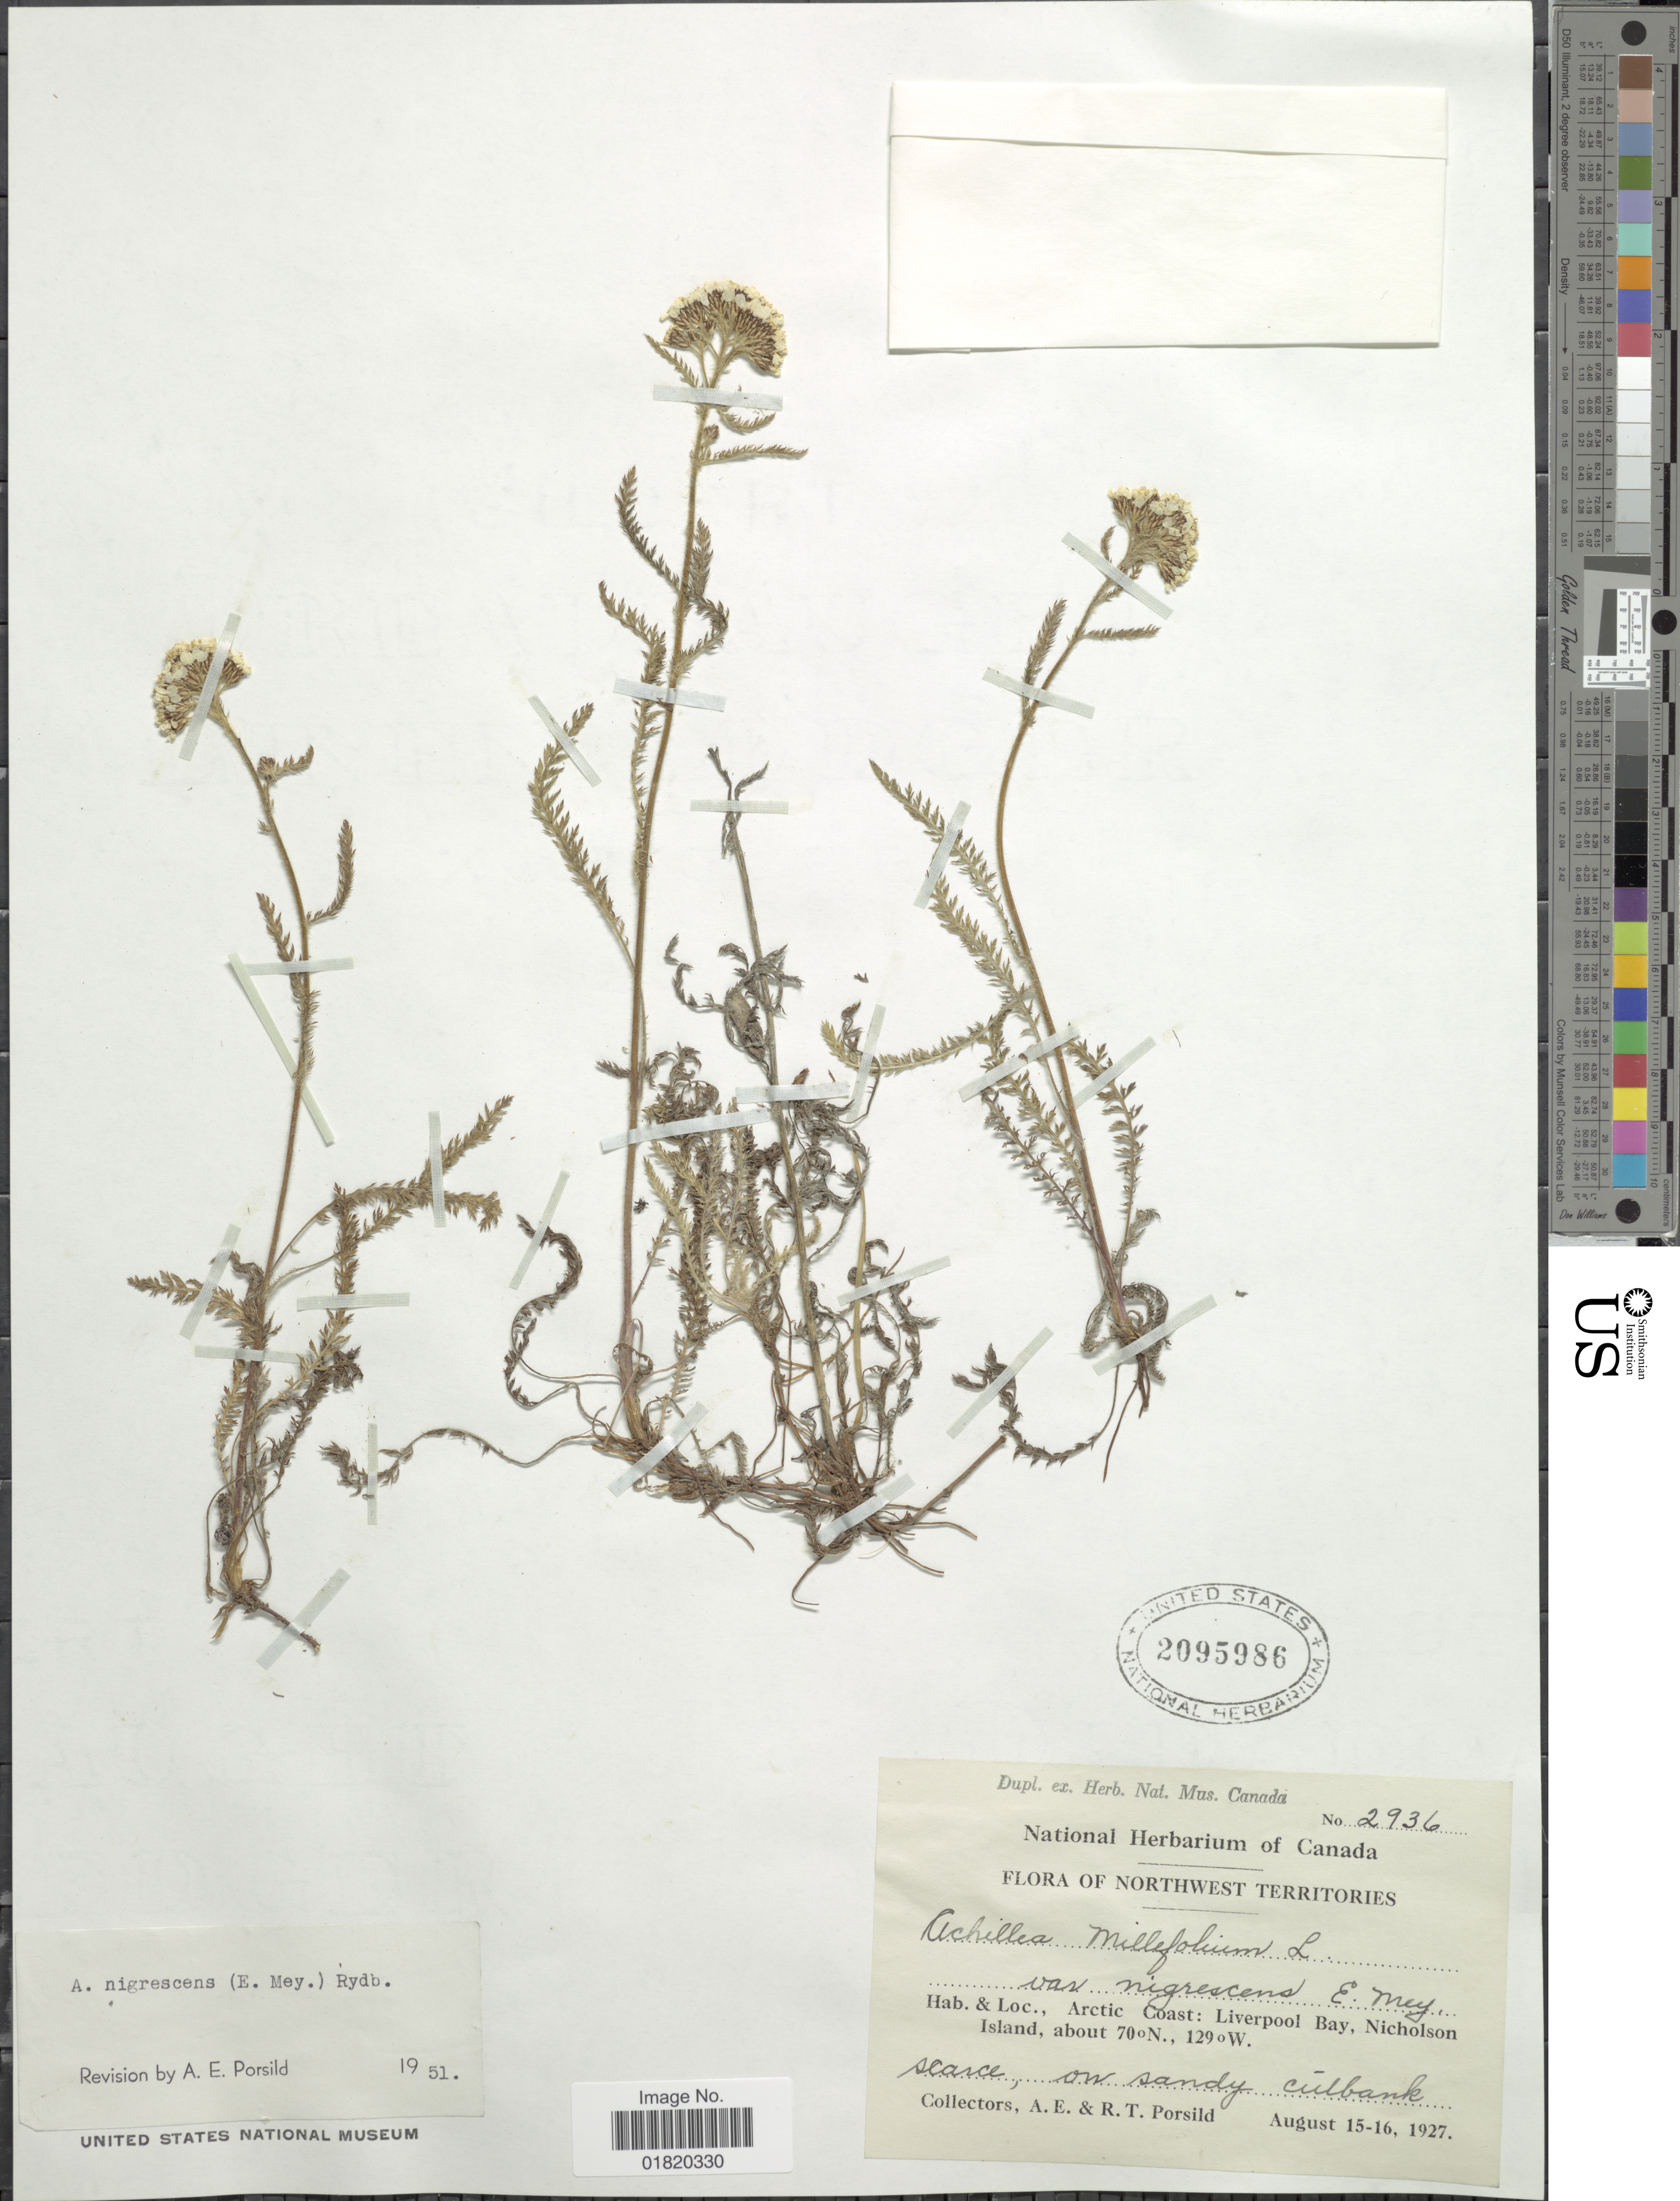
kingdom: Plantae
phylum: Tracheophyta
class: Magnoliopsida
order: Asterales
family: Asteraceae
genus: Achillea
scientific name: Achillea nigrescens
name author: (E. Mey.) Rydb.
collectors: A. E. Porsild & R. T. Porsild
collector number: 2936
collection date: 1927-08-15/1927-08-16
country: Canada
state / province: Northwest Territories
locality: Arctic Coast: Liverpool Bay, Nicholson Island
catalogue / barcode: US 2095986